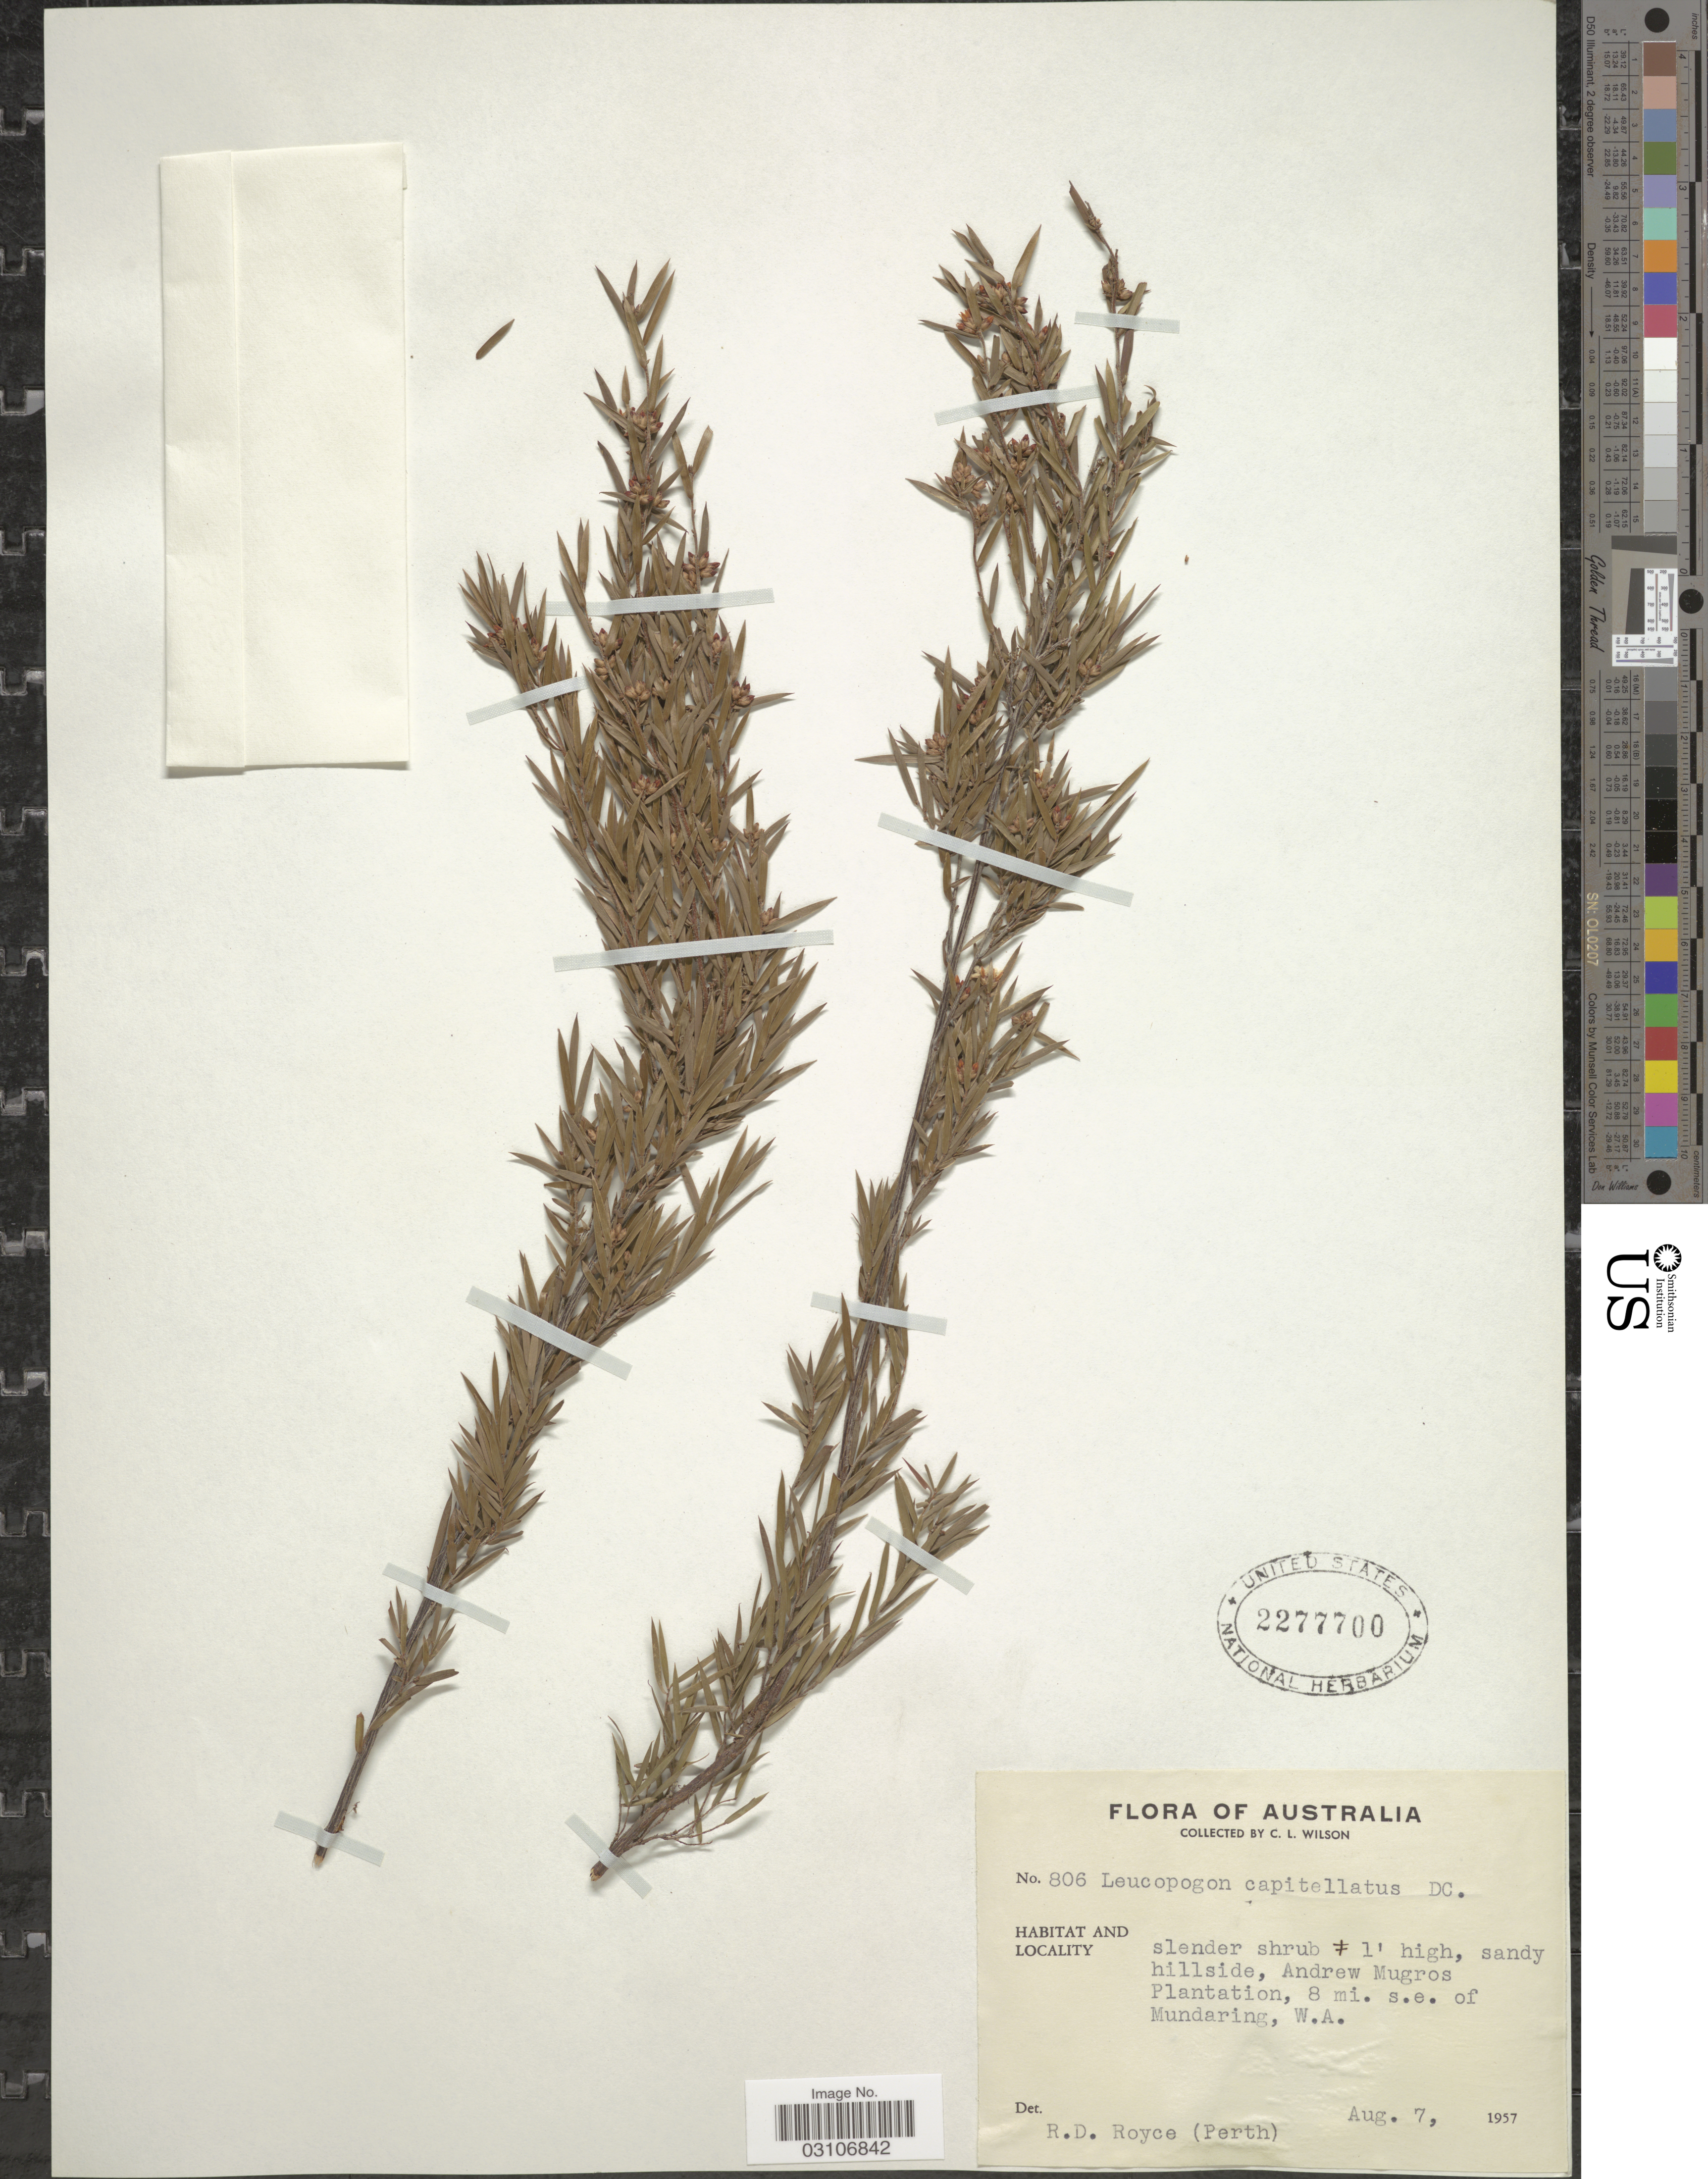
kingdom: Plantae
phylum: Tracheophyta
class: Magnoliopsida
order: Ericales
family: Ericaceae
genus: Leucopogon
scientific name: Leucopogon capitellatus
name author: DC.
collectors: C. L. Wilson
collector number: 806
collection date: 1957-08-07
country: Australia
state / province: Western Australia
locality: Andrew Mugros Plantation, 8 mi. s.e. of Mundaring.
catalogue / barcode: US 2277700